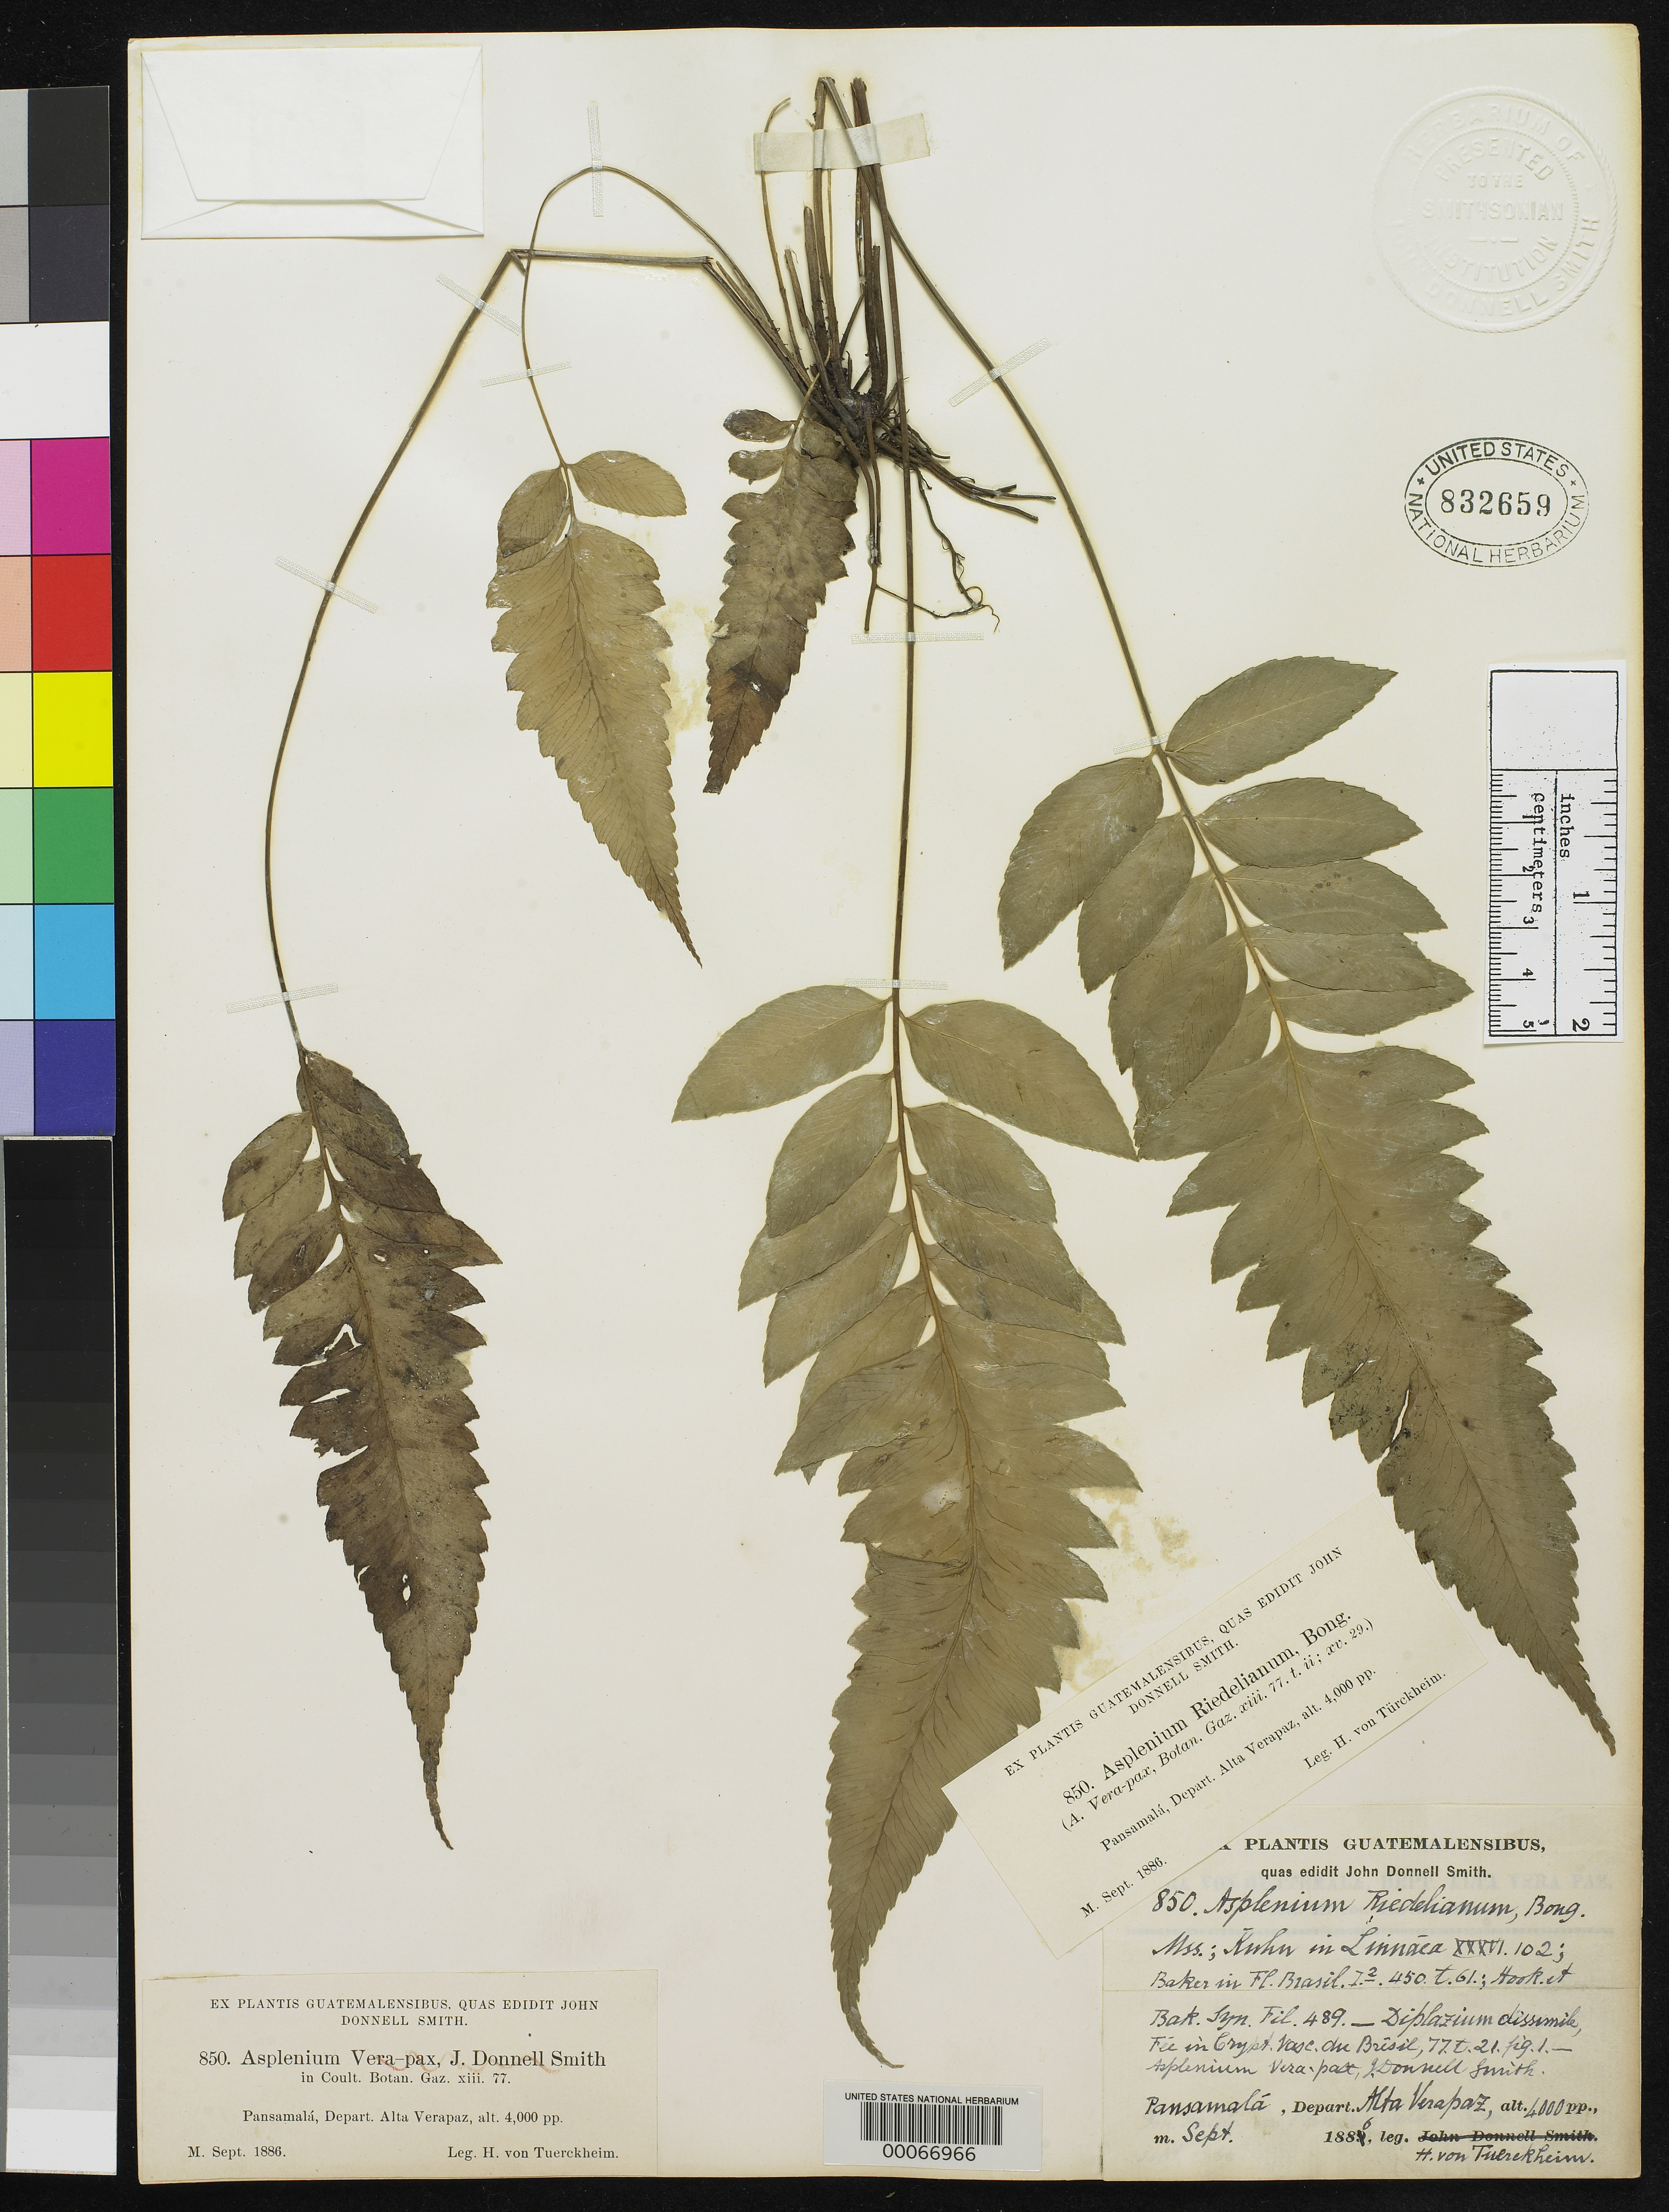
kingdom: Plantae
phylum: Tracheophyta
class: Polypodiopsida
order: Polypodiales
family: Aspleniaceae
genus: Asplenium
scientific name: Asplenium verapax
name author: Donn. Sm.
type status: Holotype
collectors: H. von Türckheim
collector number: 850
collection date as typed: Sep 1886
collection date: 1886-09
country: Guatemala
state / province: Alta Verapaz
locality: Pansamalá.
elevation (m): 1000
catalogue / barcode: US 832659